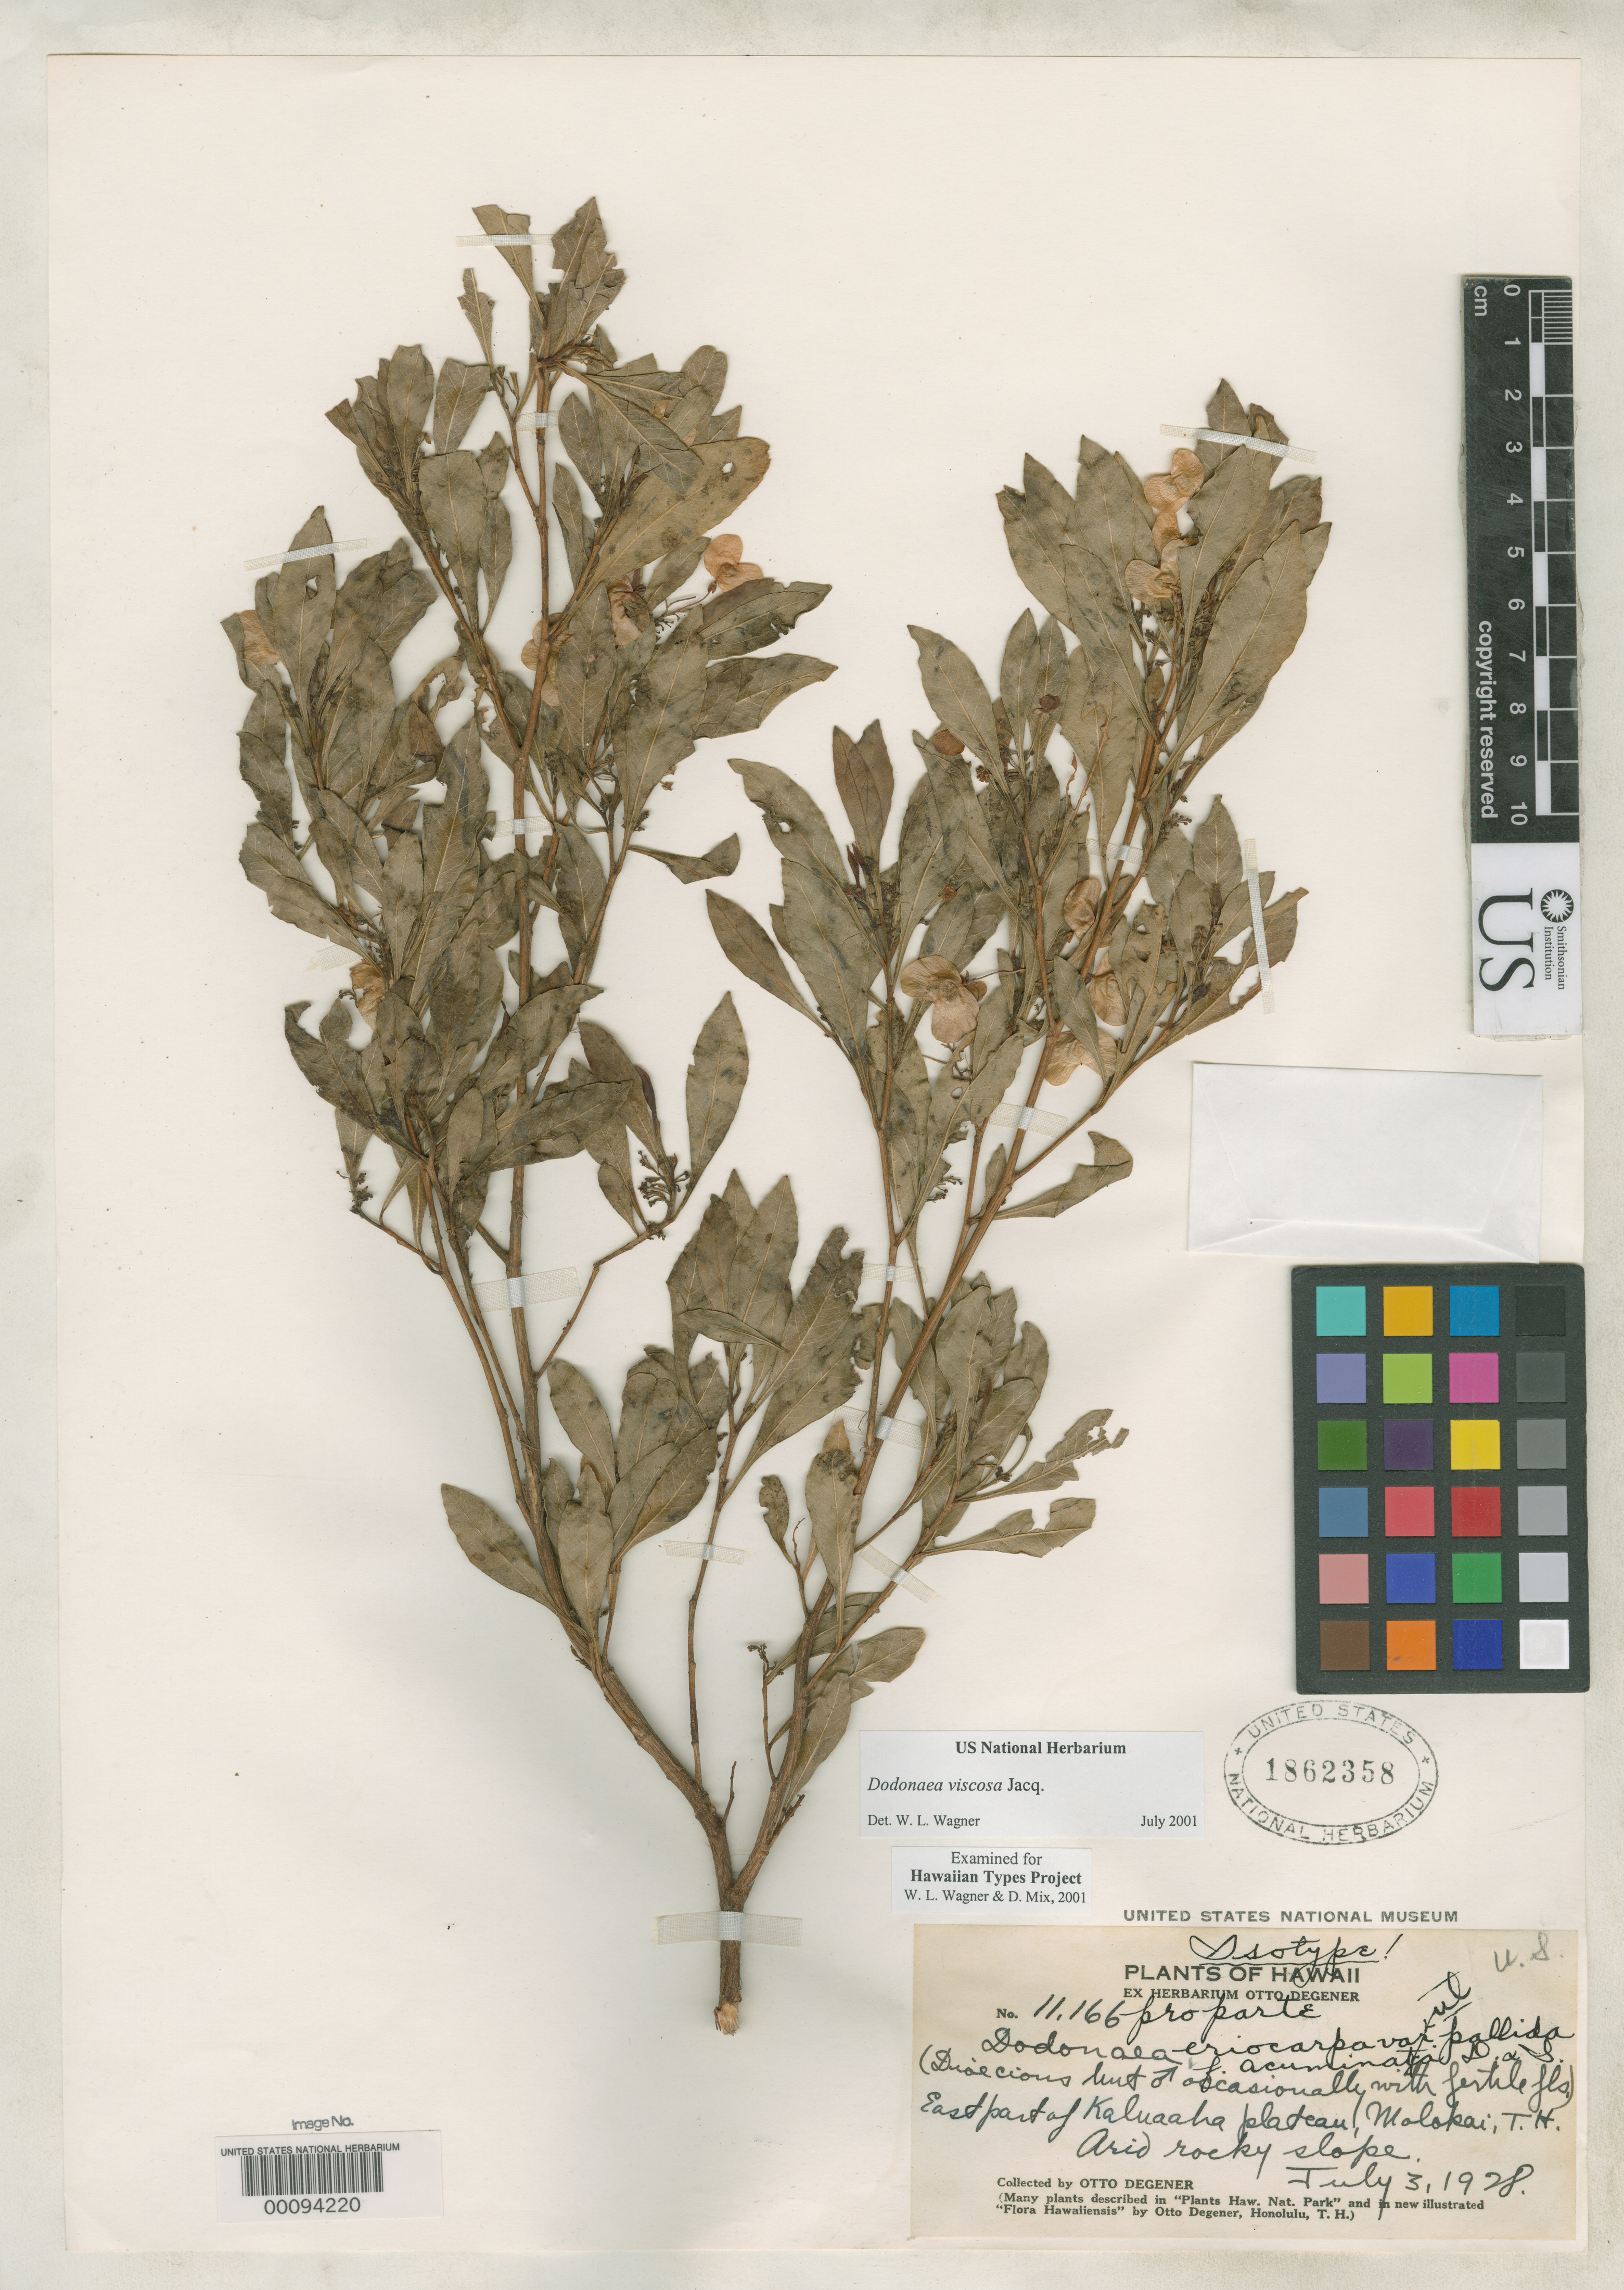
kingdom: Plantae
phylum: Tracheophyta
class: Magnoliopsida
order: Sapindales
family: Sapindaceae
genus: Dodonaea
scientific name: Dodonaea eriocarpa f. acuminatula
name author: O. Deg. & Sherff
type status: Isotype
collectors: O. Degener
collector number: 11166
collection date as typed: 03 Jul 1928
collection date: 1928-07-03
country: United States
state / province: Hawaii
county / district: Maui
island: Moloka'i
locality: East Kaluaaha plateau.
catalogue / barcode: US 1862358